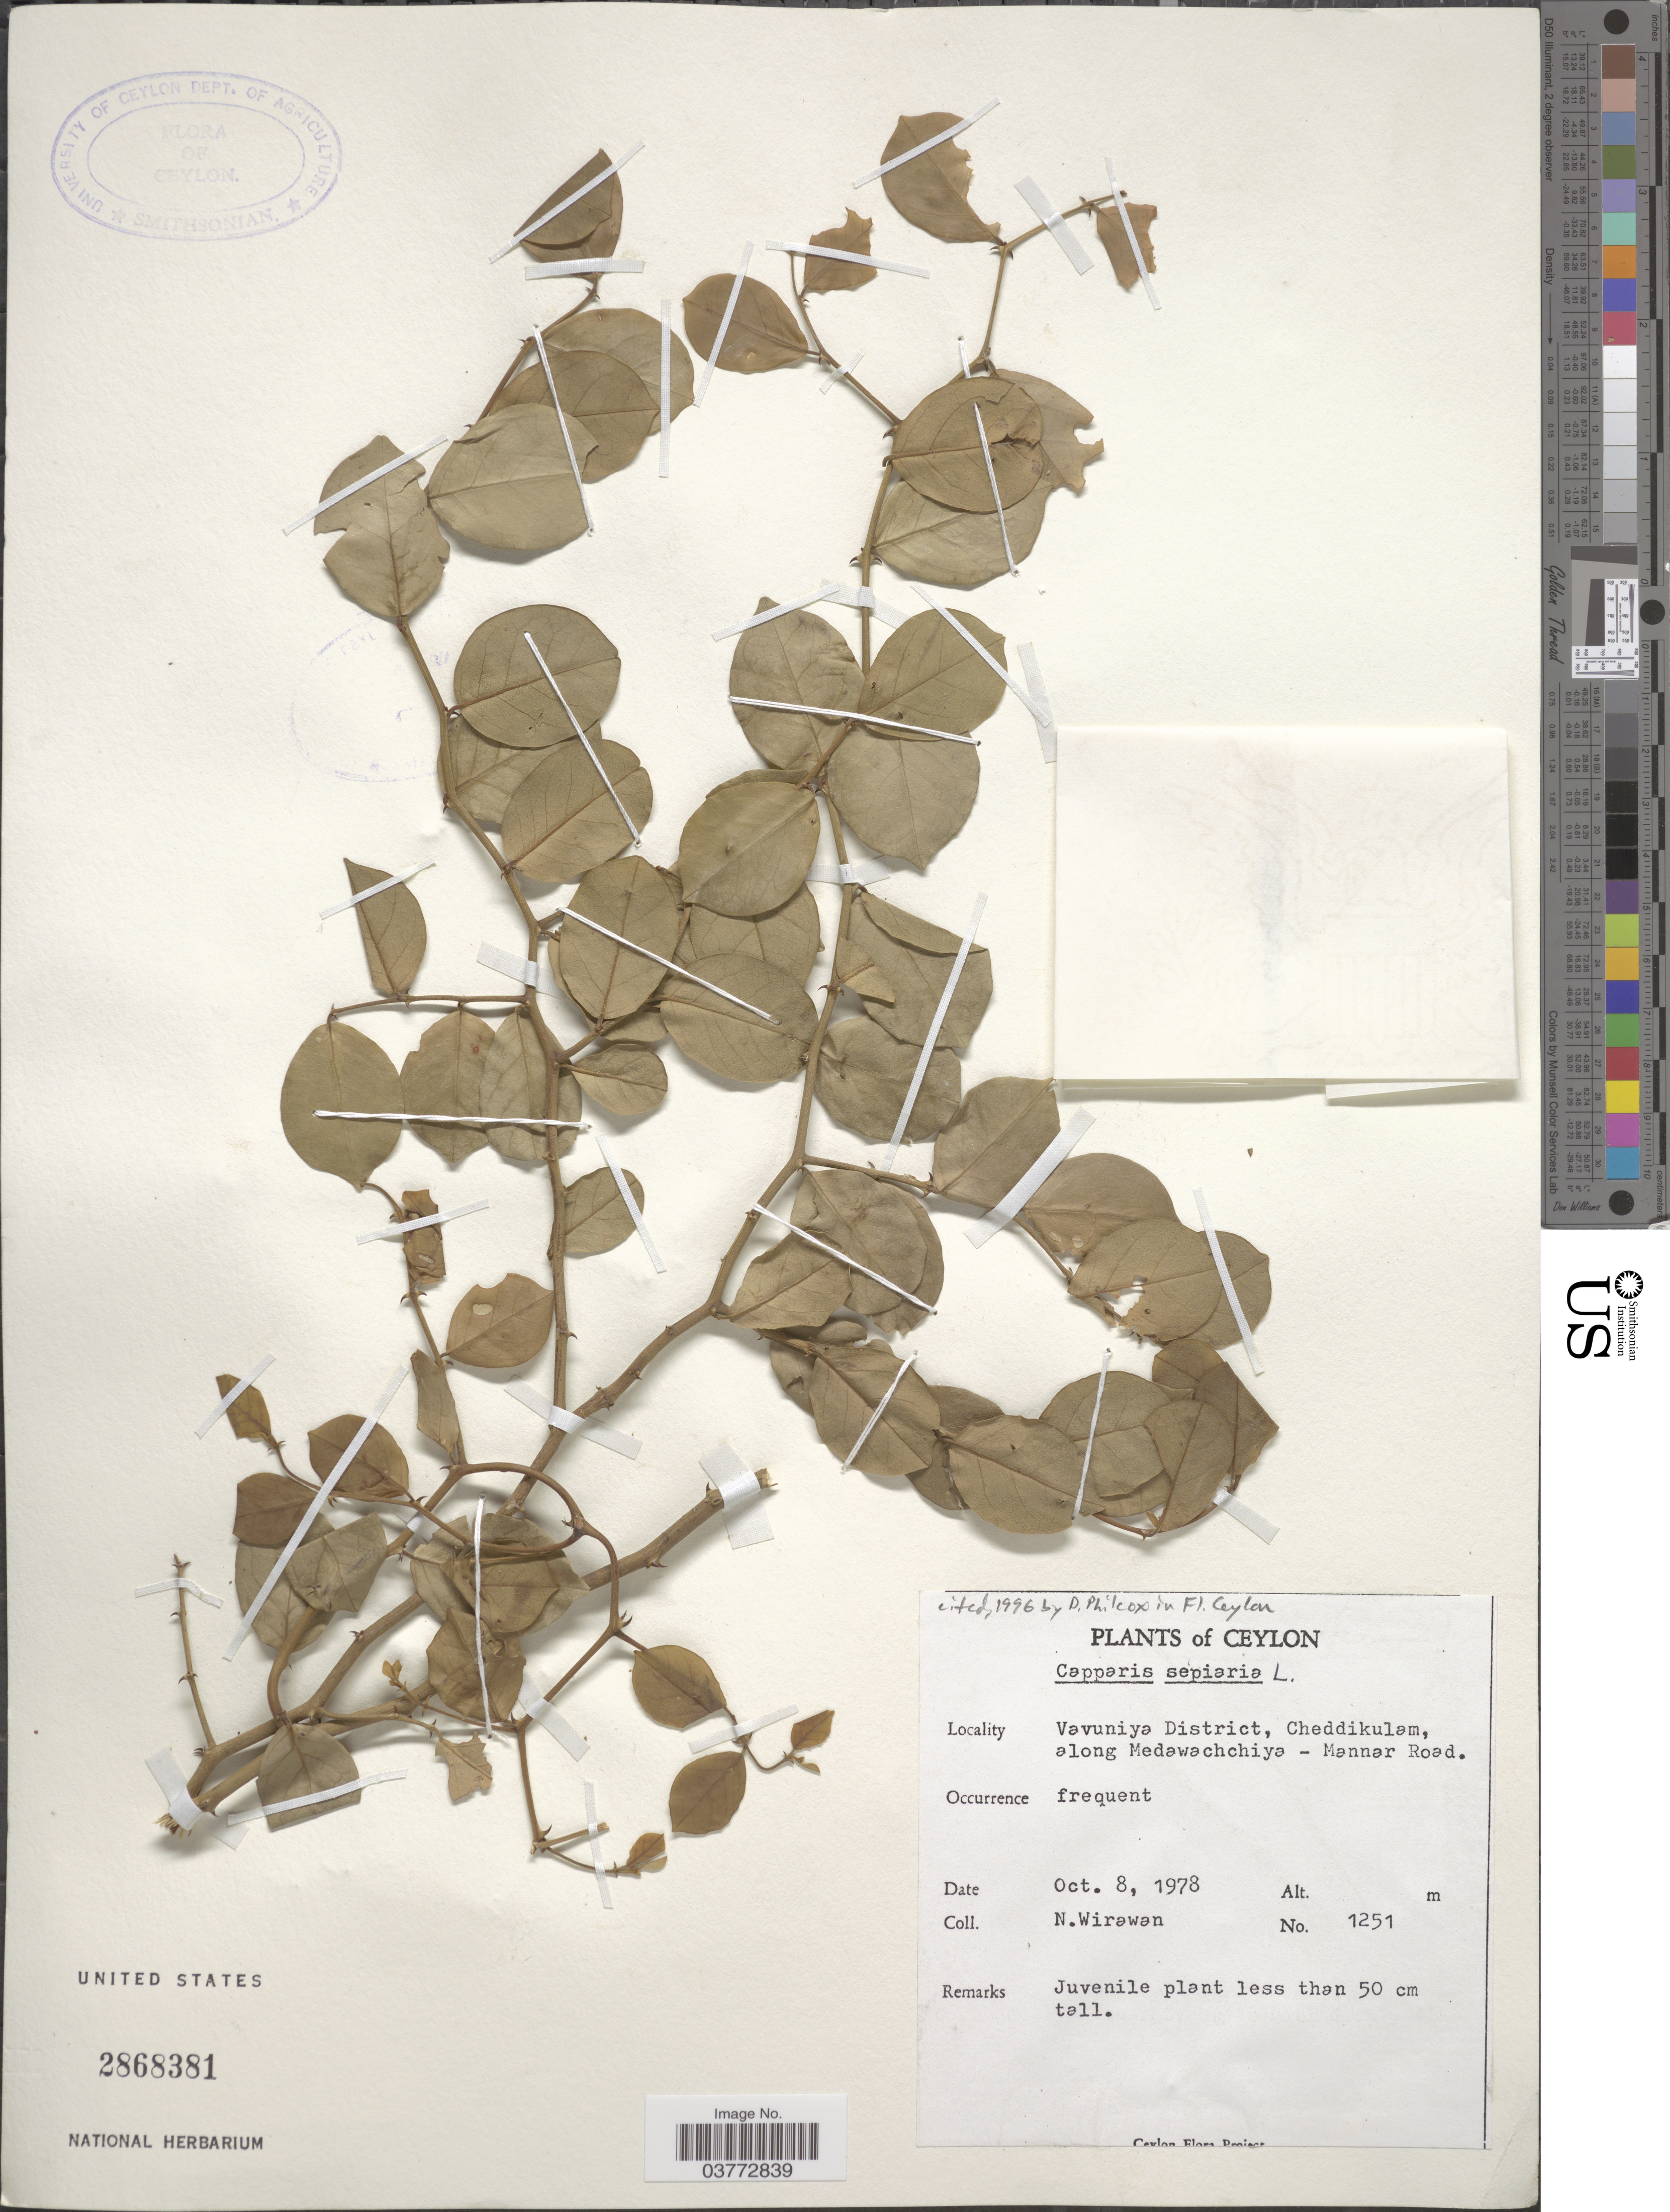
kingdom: Plantae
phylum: Tracheophyta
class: Magnoliopsida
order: Brassicales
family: Capparaceae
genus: Capparis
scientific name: Capparis sepiaria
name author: L.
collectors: N. Wirawan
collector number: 1251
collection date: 1978-10-08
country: Sri Lanka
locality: Ceylon. Vavuniya District, Cheddikulam, along Medawachchiya - Mannar Road.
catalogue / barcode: US 2868381